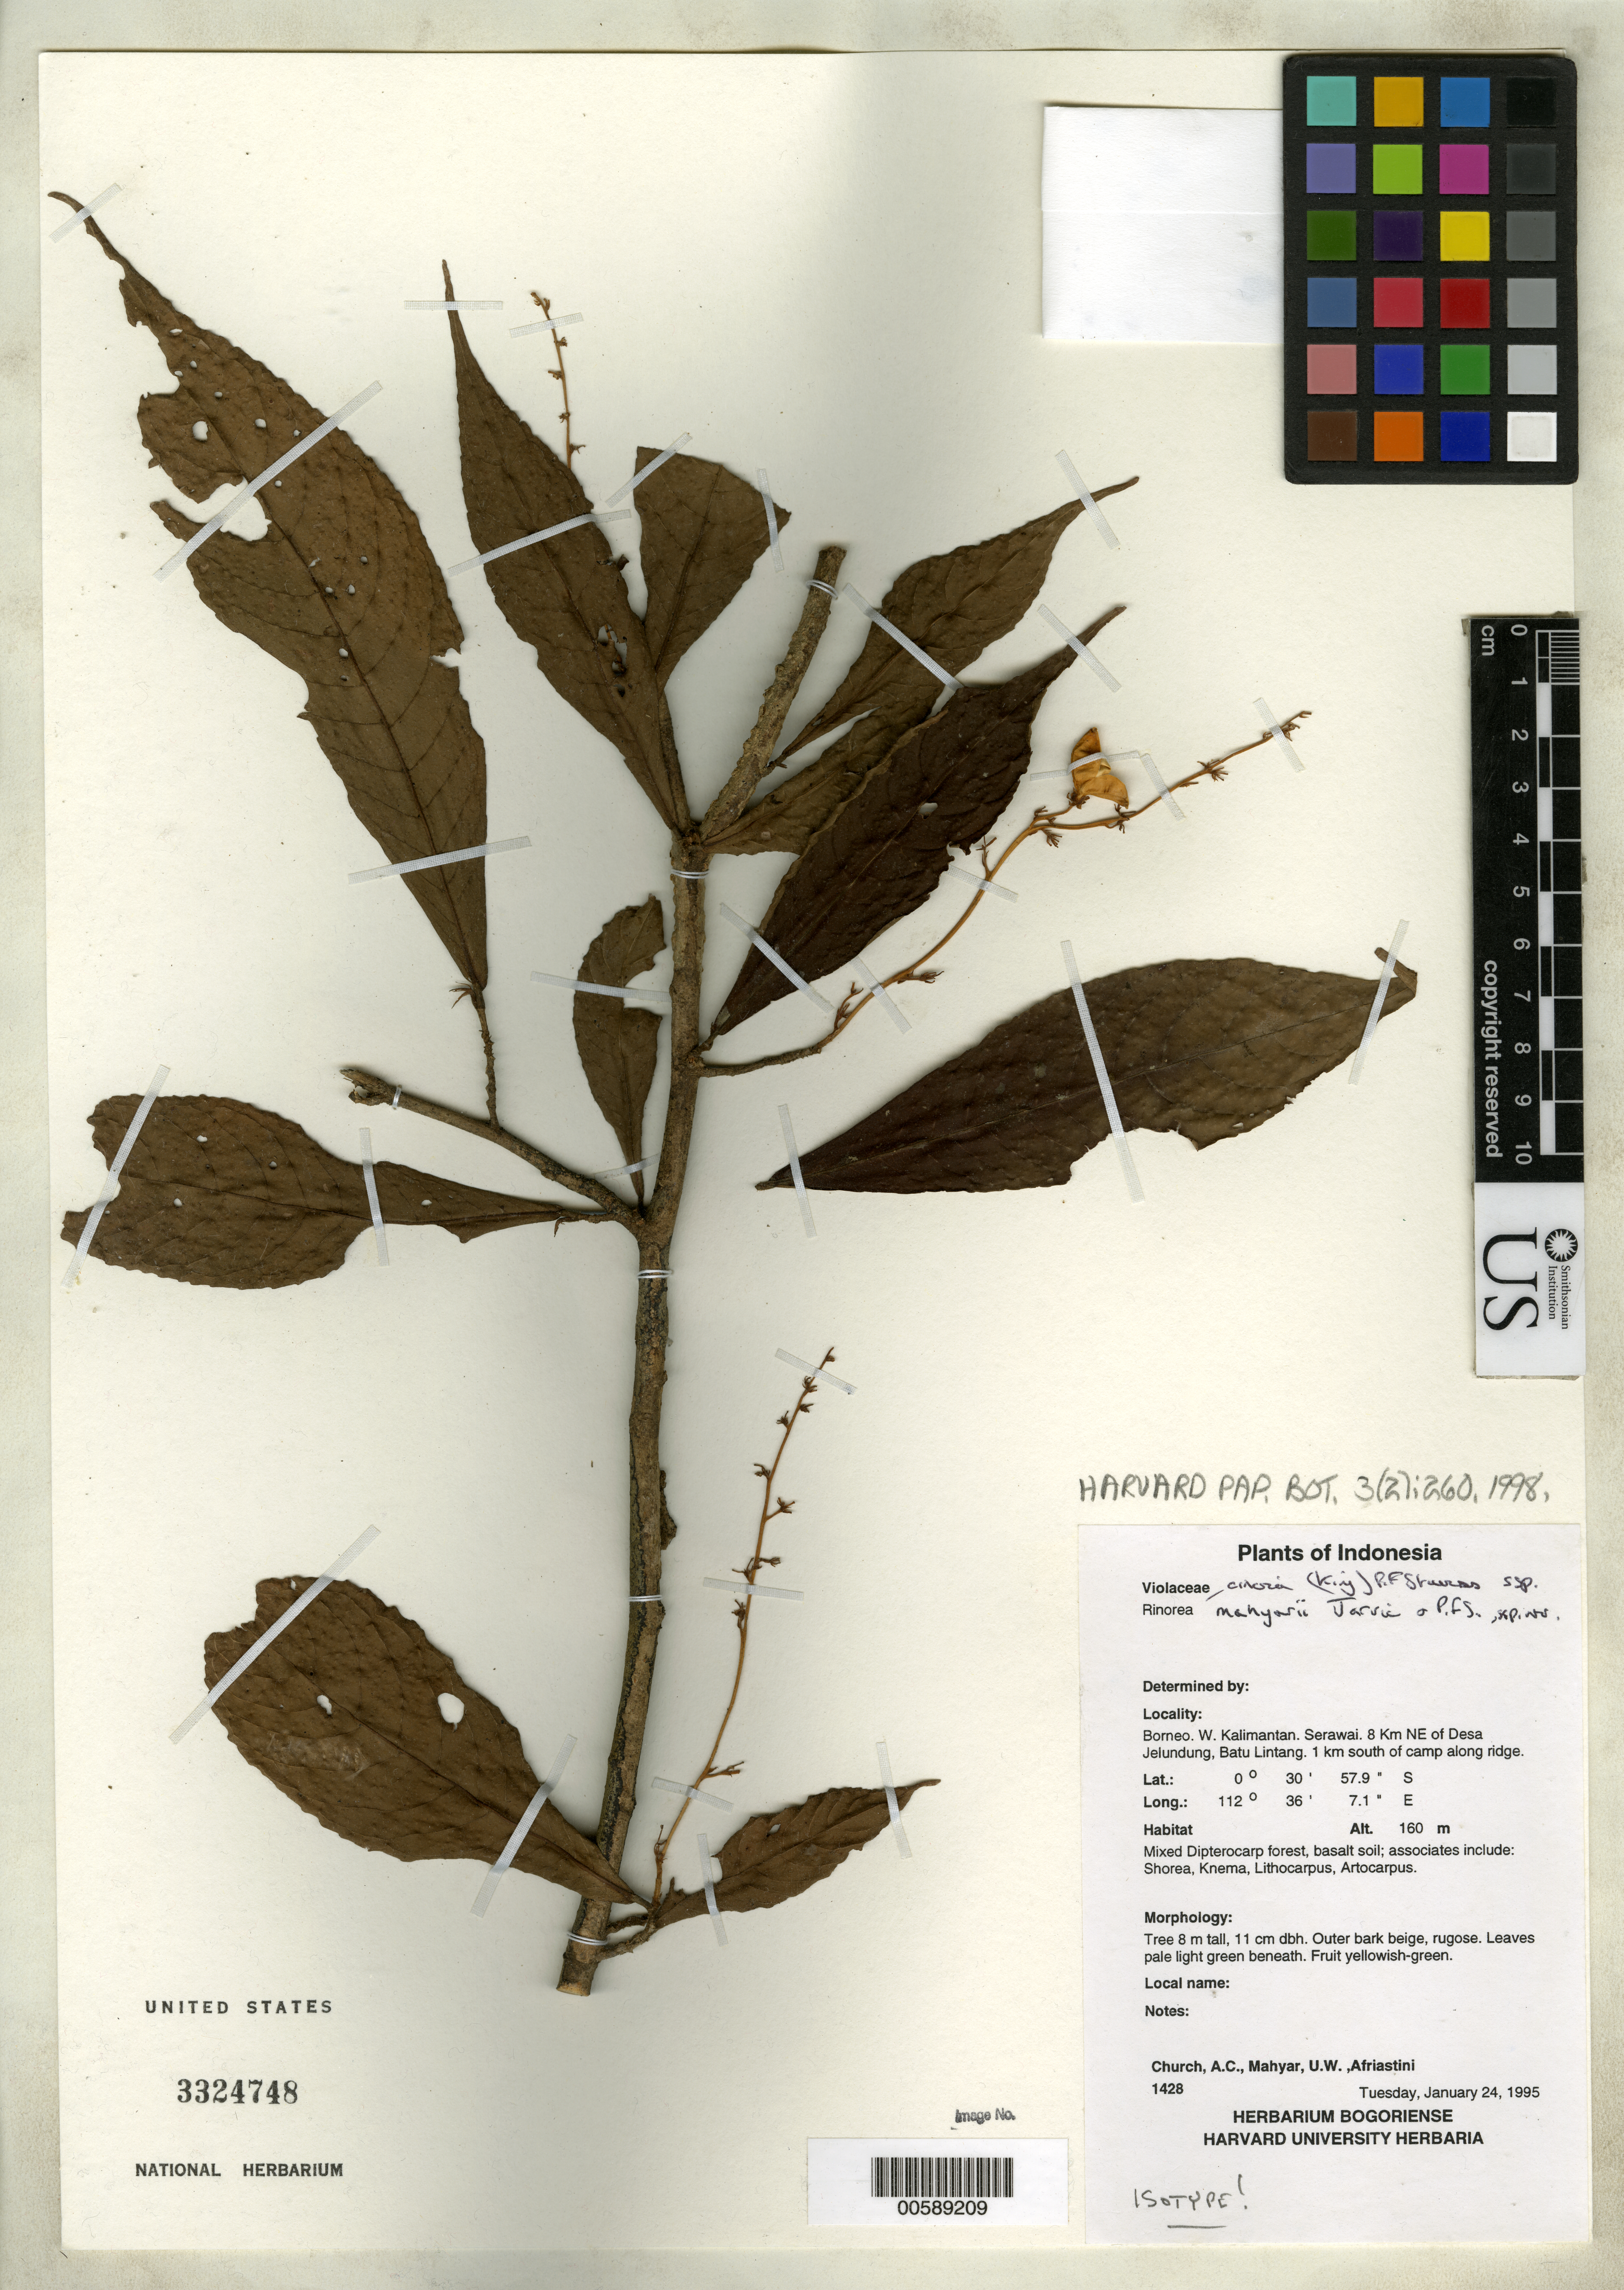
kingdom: Plantae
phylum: Tracheophyta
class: Magnoliopsida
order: Malpighiales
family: Violaceae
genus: Rinorea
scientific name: Rinorea cinerea subsp. mahayarii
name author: Jarvie & P.F. Stevens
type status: Isotype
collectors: A. Church, U. Mahyar & J. J. Afriastini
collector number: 1428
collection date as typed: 24 Jan 1995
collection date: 1995-01-24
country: Indonesia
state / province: Kalimantan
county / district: Kalimantan Barat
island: Borneo Island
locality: Serawai, 8 km NE of desa Jelundung, Batu Lintang, 1 km S of camp along ridge.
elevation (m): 160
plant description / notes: Unclear why epithet is spelled "mahayarii" when collector is "Mahyar" (both on label and in protologue)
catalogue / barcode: US 3324748